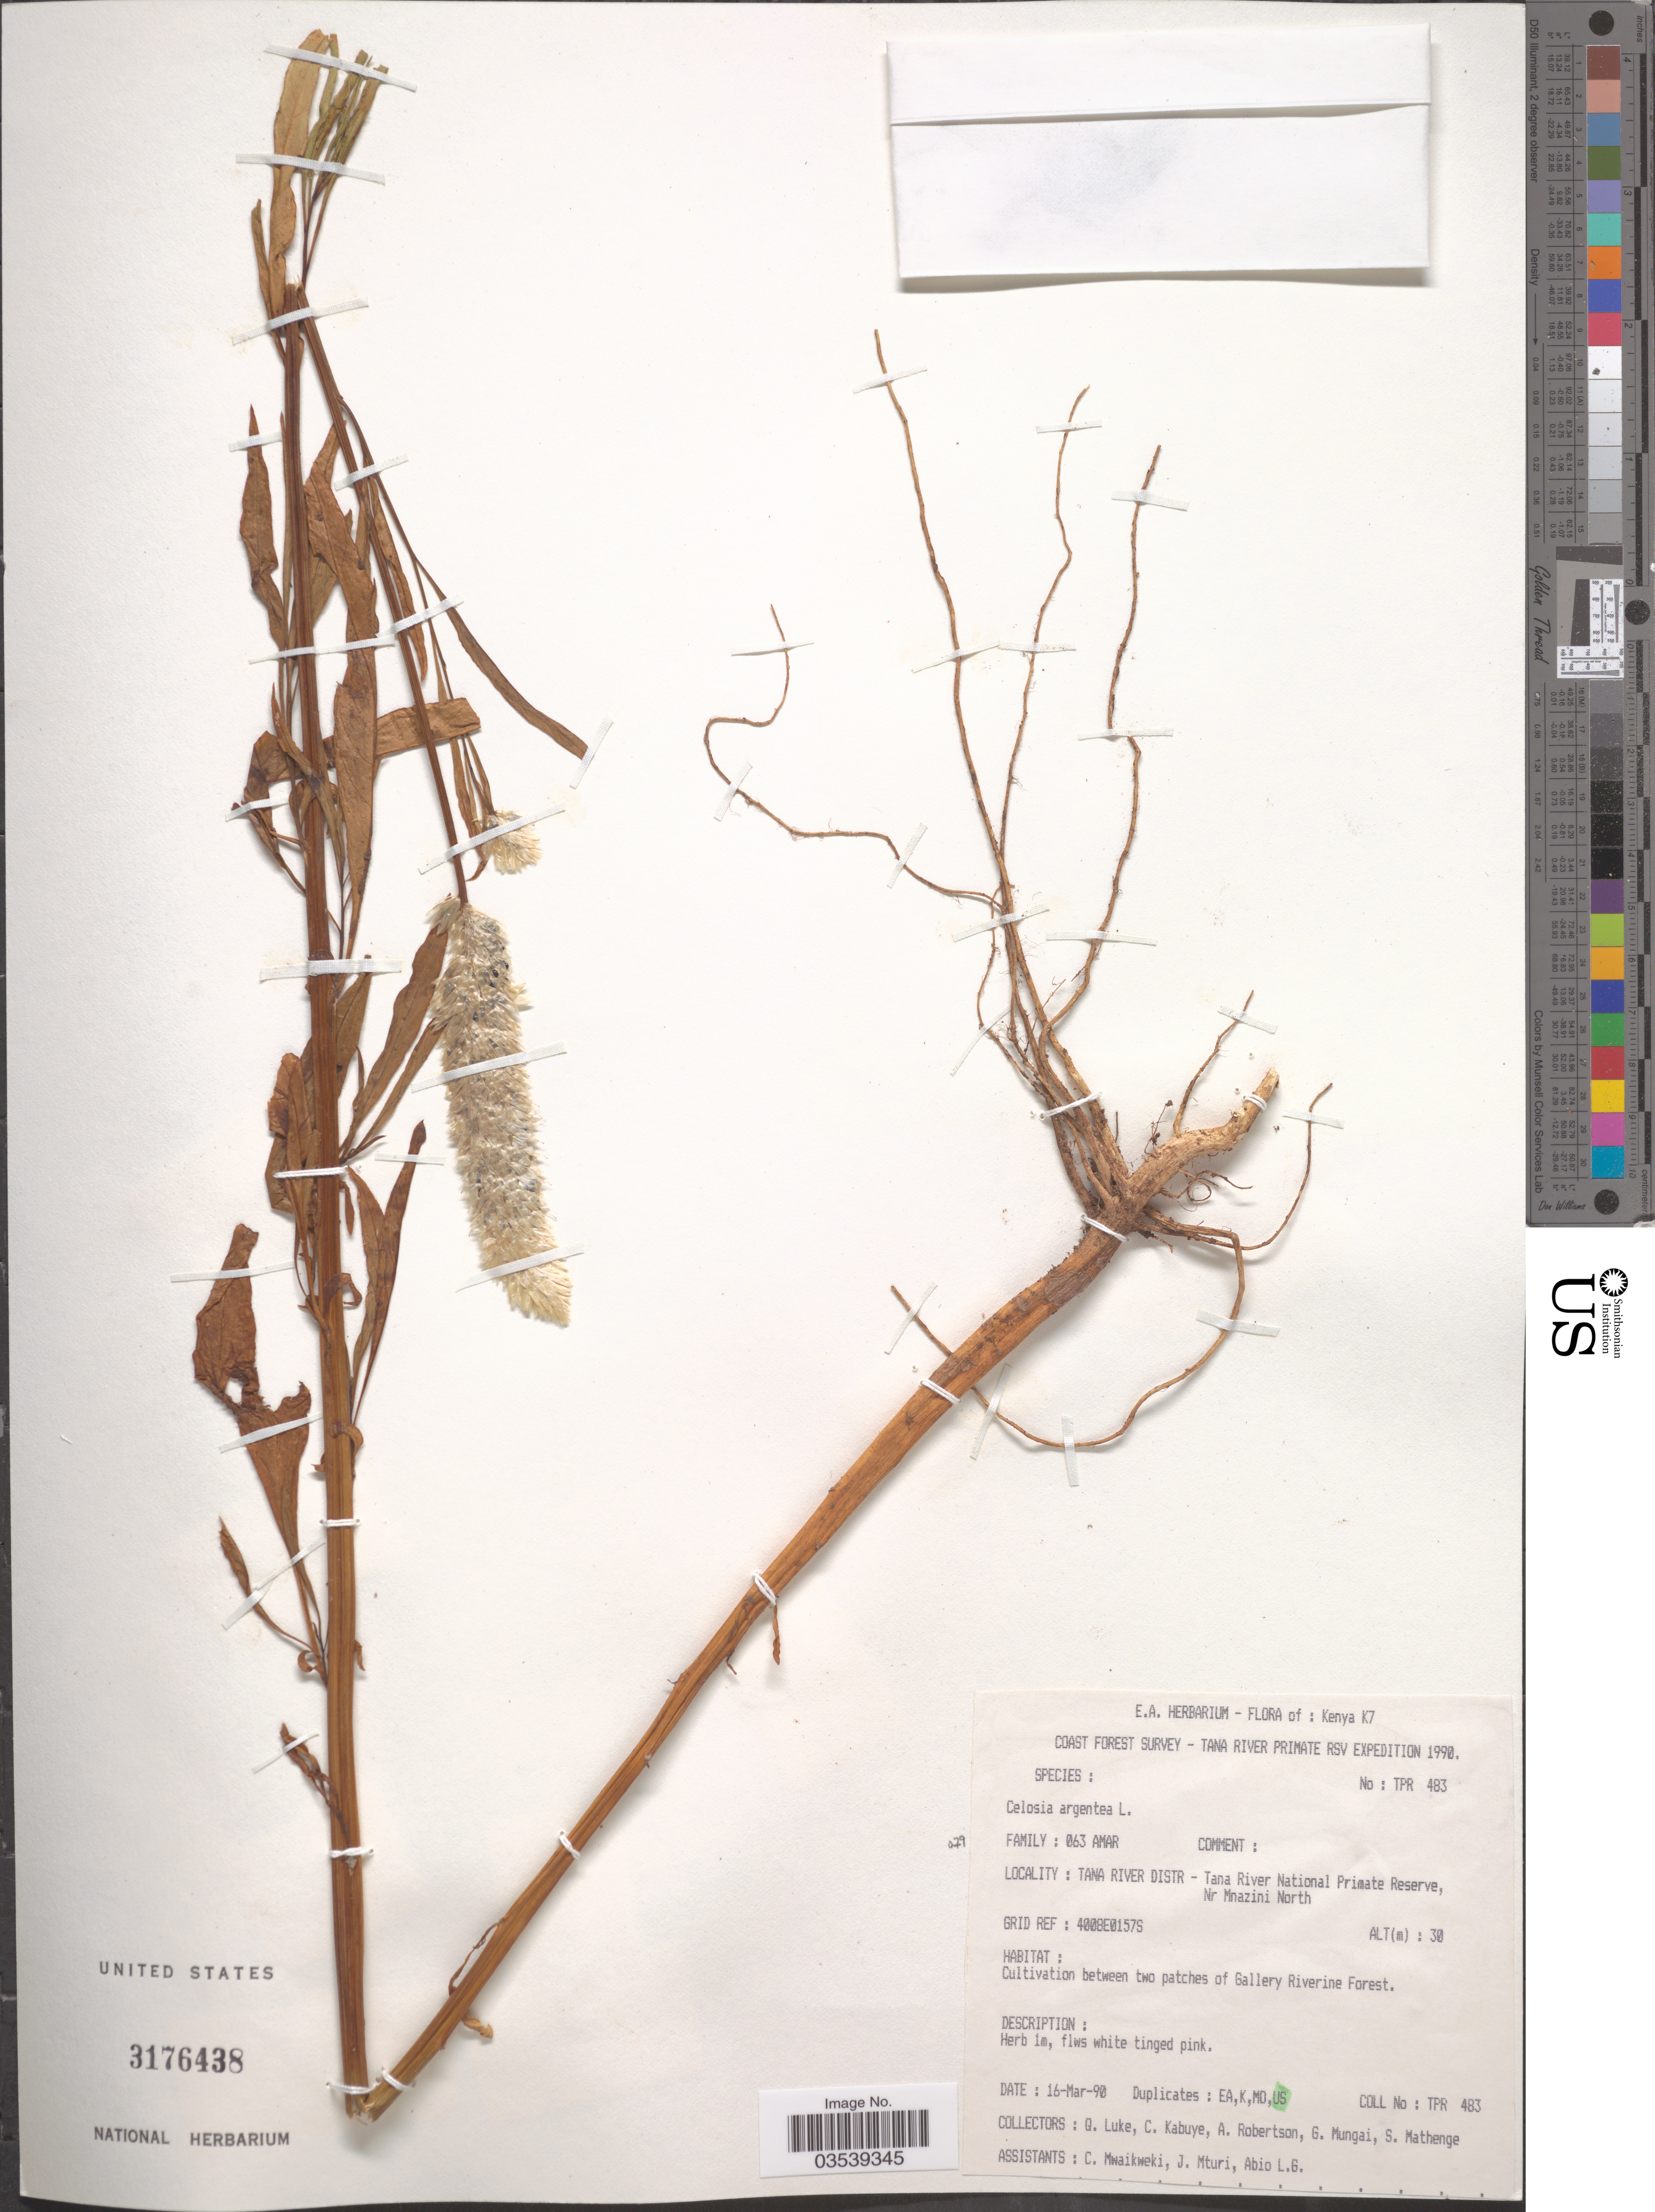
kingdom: Plantae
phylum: Tracheophyta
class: Magnoliopsida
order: Caryophyllales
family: Amaranthaceae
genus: Celosia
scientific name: Celosia argentea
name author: L.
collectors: Q. Luke, C. Kabuye, A. Robertson, G. Mungai & et al.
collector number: TPR 483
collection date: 1990-03-16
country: Kenya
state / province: Tana River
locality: Kenya K7. Tana River Distr - Tana River National Primate Reserve, Nr Mnazini North. Cultivation between two patches of Gallery Riverine Forest.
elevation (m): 30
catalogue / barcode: US 3176438